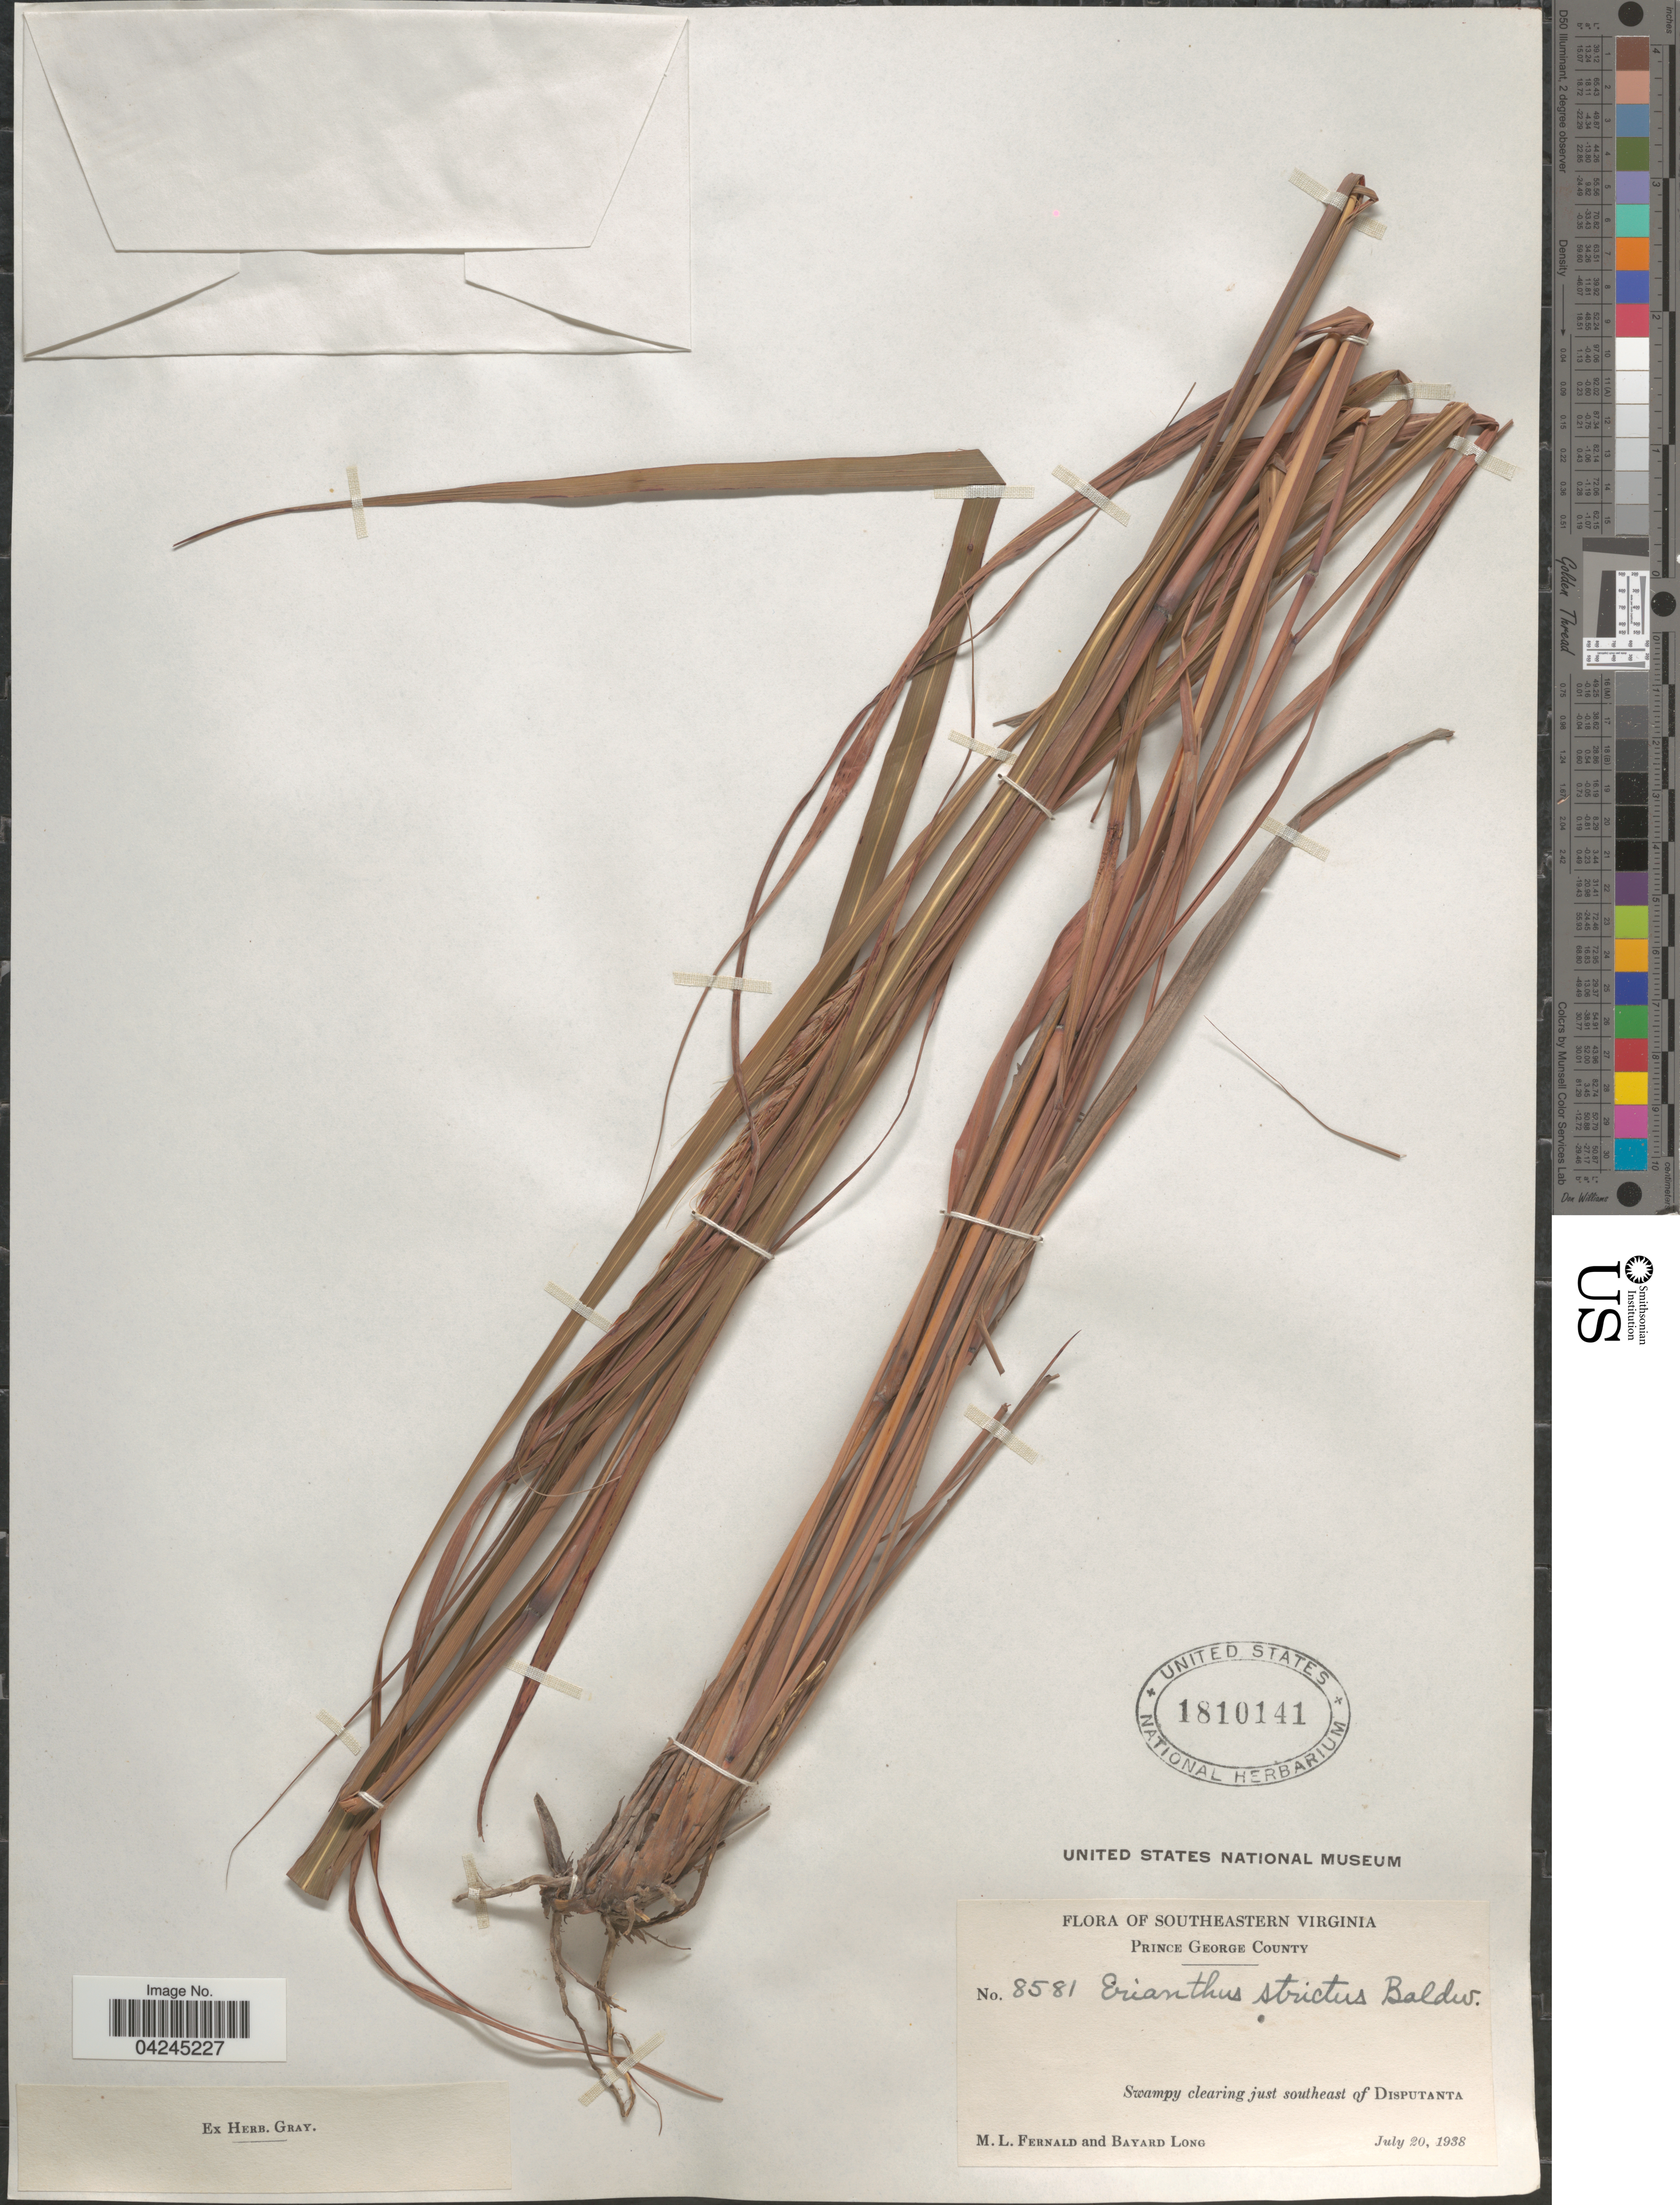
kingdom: Plantae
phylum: Tracheophyta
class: Liliopsida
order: Poales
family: Poaceae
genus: Erianthus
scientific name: Erianthus strictus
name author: Baldwin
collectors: M. L. Fernald & B. Long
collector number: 8581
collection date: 1938-07-20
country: United States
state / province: Virginia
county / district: Prince George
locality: Southeastern Virginia. Prince George County. Just southeast of Disputanta.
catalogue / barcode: US 1810141